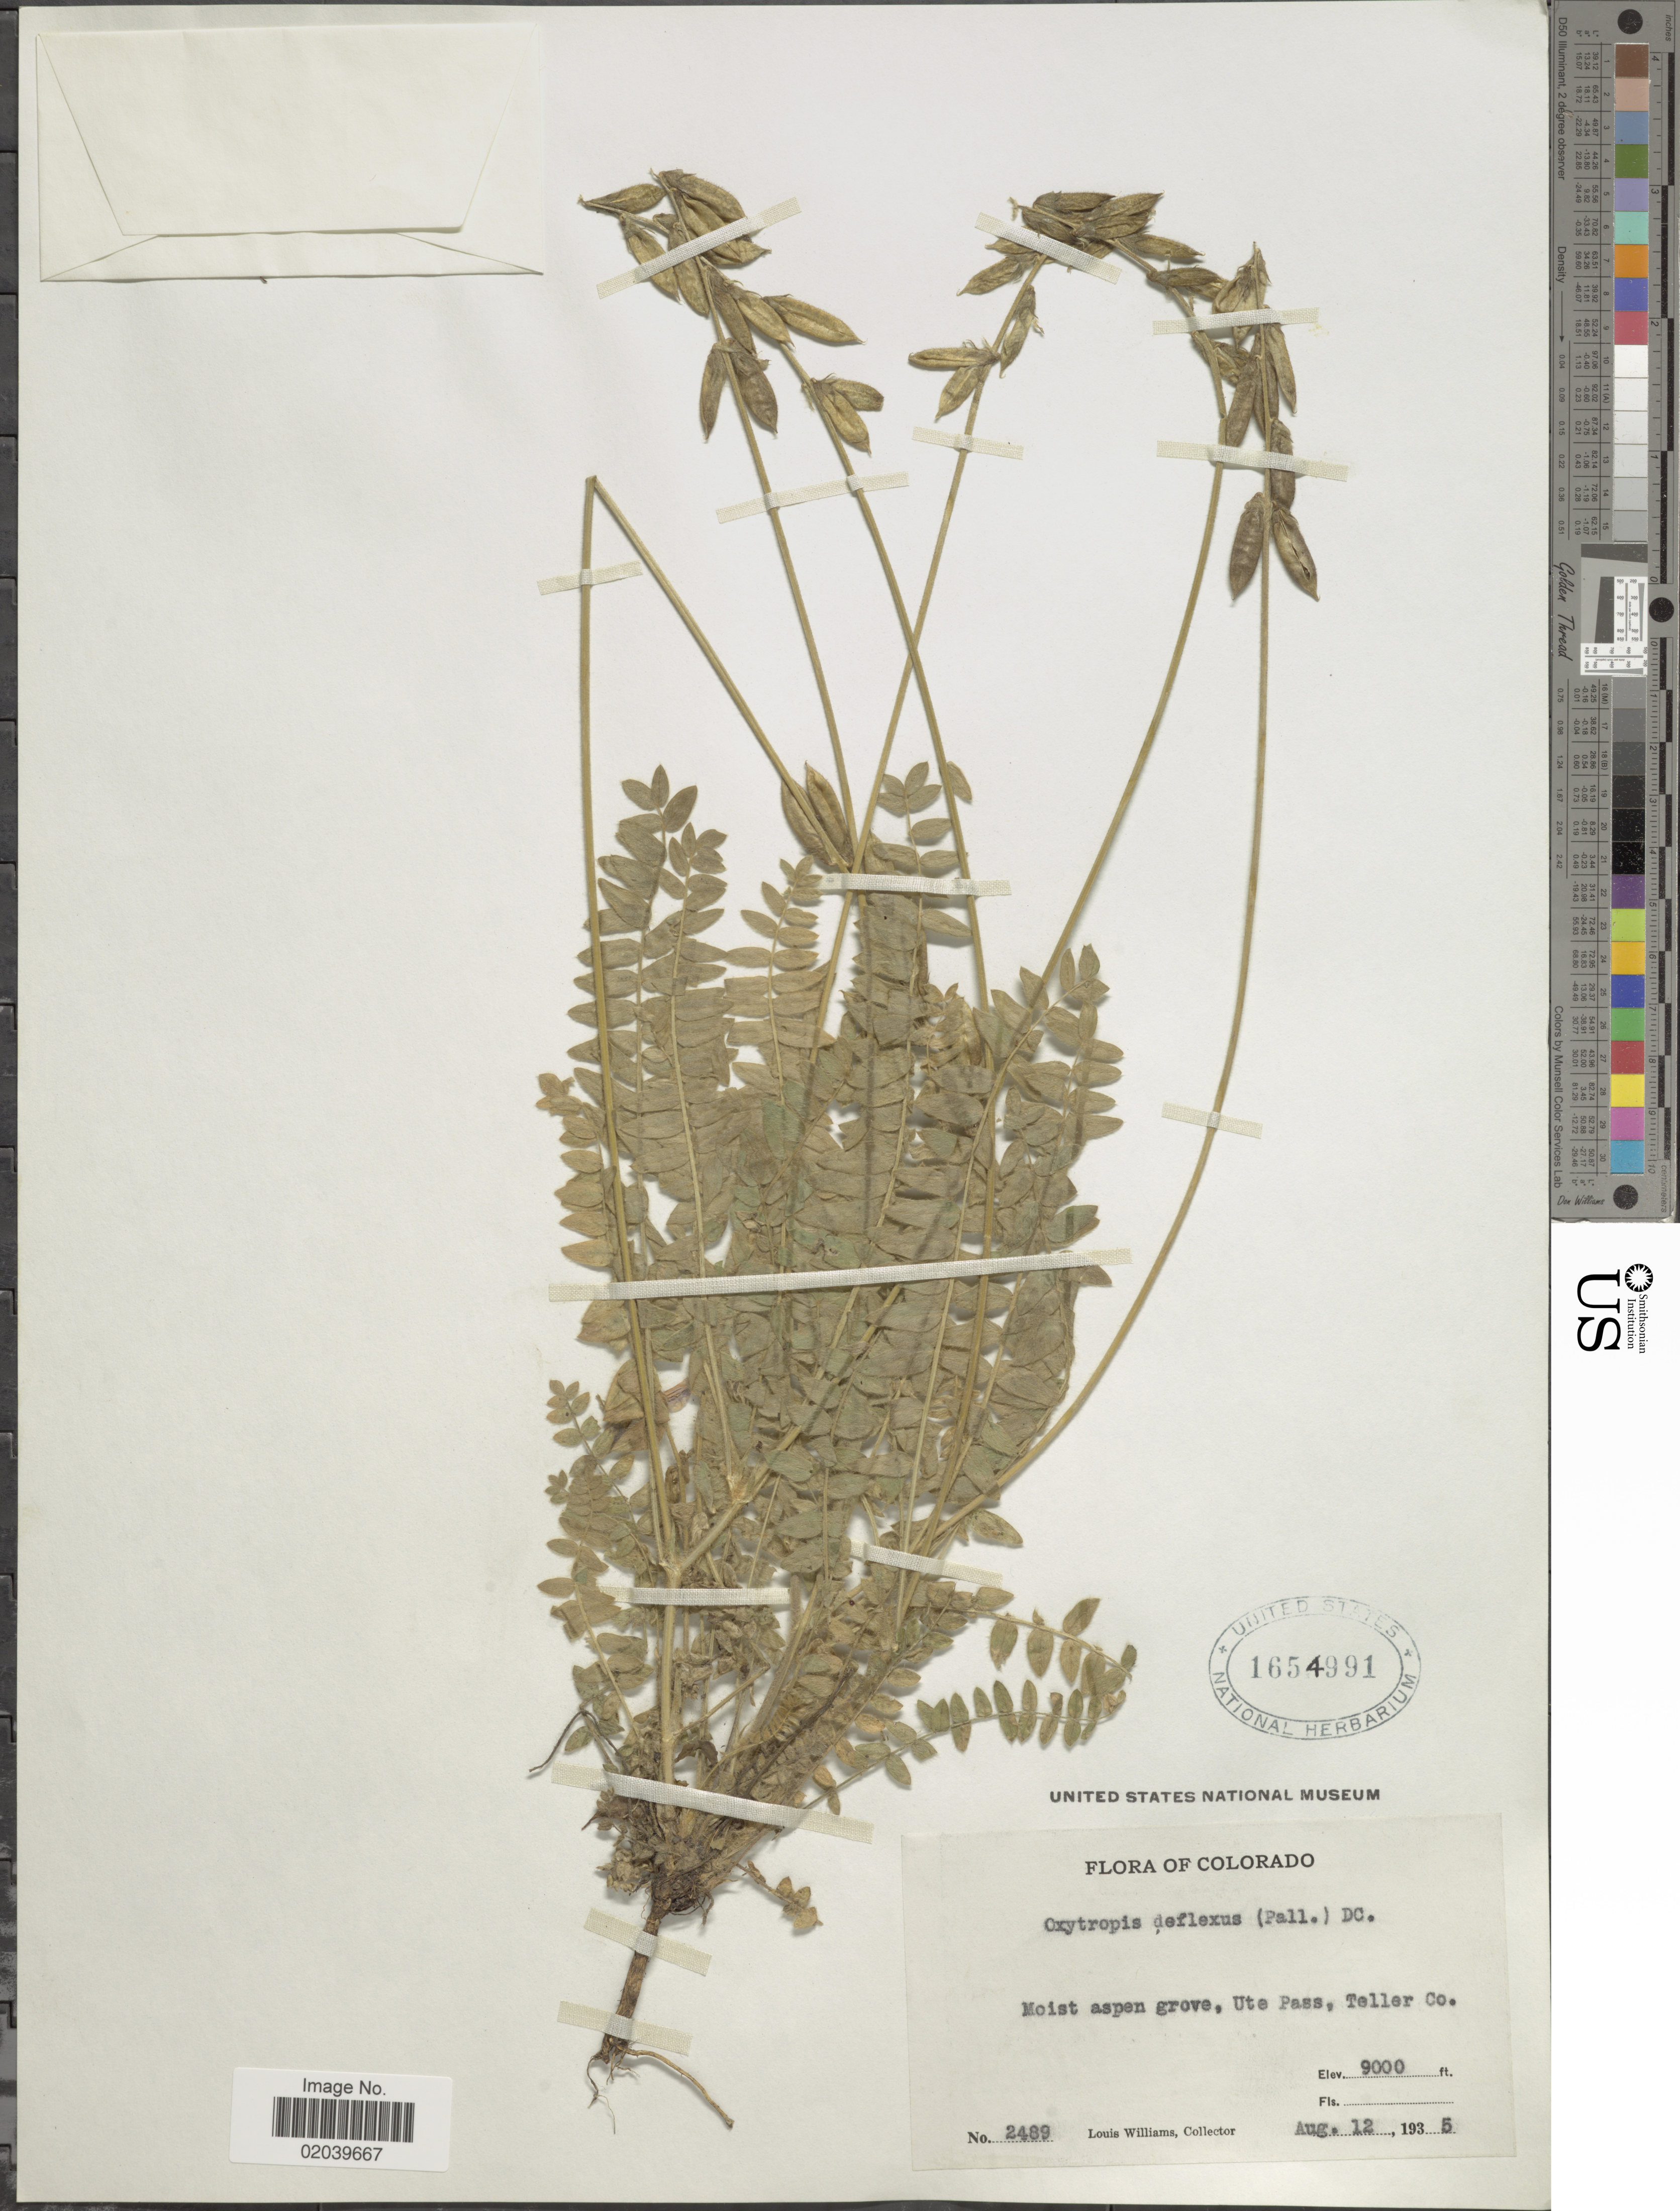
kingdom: Plantae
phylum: Tracheophyta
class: Magnoliopsida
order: Fabales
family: Fabaceae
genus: Oxytropis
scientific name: Oxytropis deflexa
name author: (Pall.) DC.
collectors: L. G. Williams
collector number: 2489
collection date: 1935-08-12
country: United States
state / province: Colorado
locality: Ute Pass, Teller Co.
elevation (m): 2743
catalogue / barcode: US 1654991